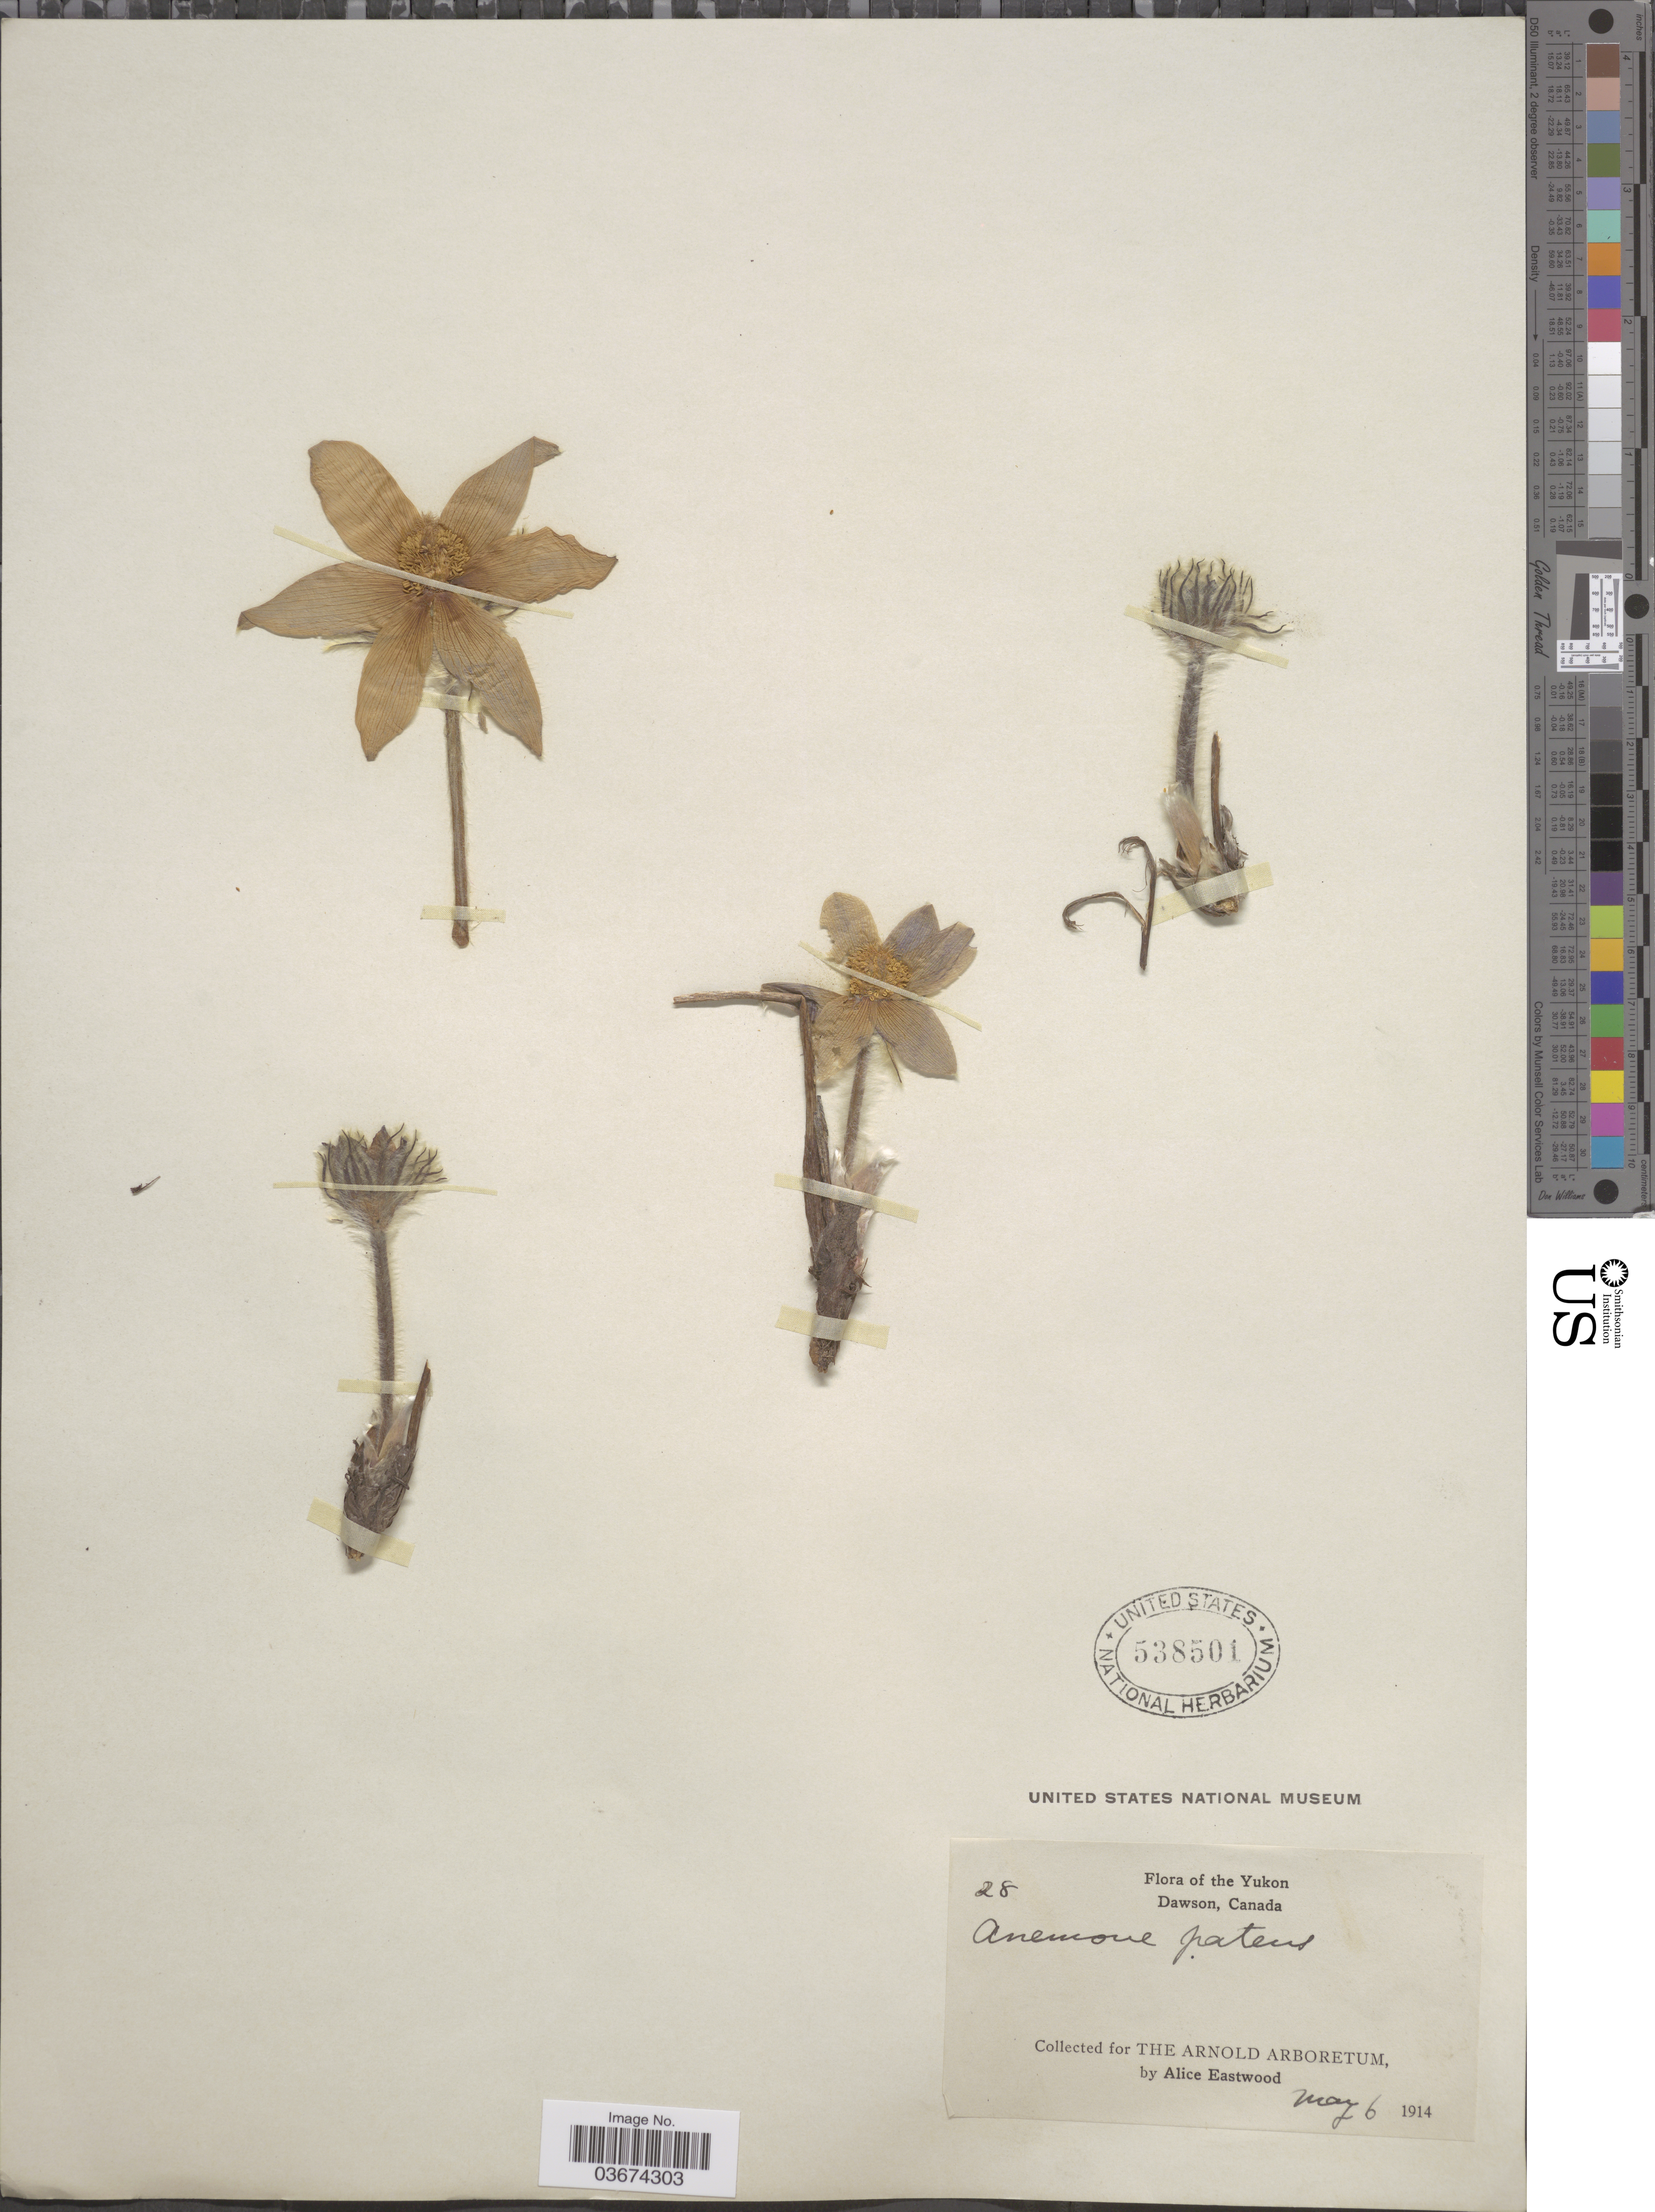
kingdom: Plantae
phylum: Tracheophyta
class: Magnoliopsida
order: Ranunculales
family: Ranunculaceae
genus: Pulsatilla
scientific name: Pulsatilla nuttalliana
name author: (DC.) Bercht. & J. Presl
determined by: Strong, Mark T., (BOT), Smithsonian Institution - National Museum of Natural History (UNITED STATES)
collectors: A. Eastwood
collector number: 8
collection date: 1914-05-06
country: Canada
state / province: Yukon Territory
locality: The Yukon. Dawson.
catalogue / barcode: US 538501